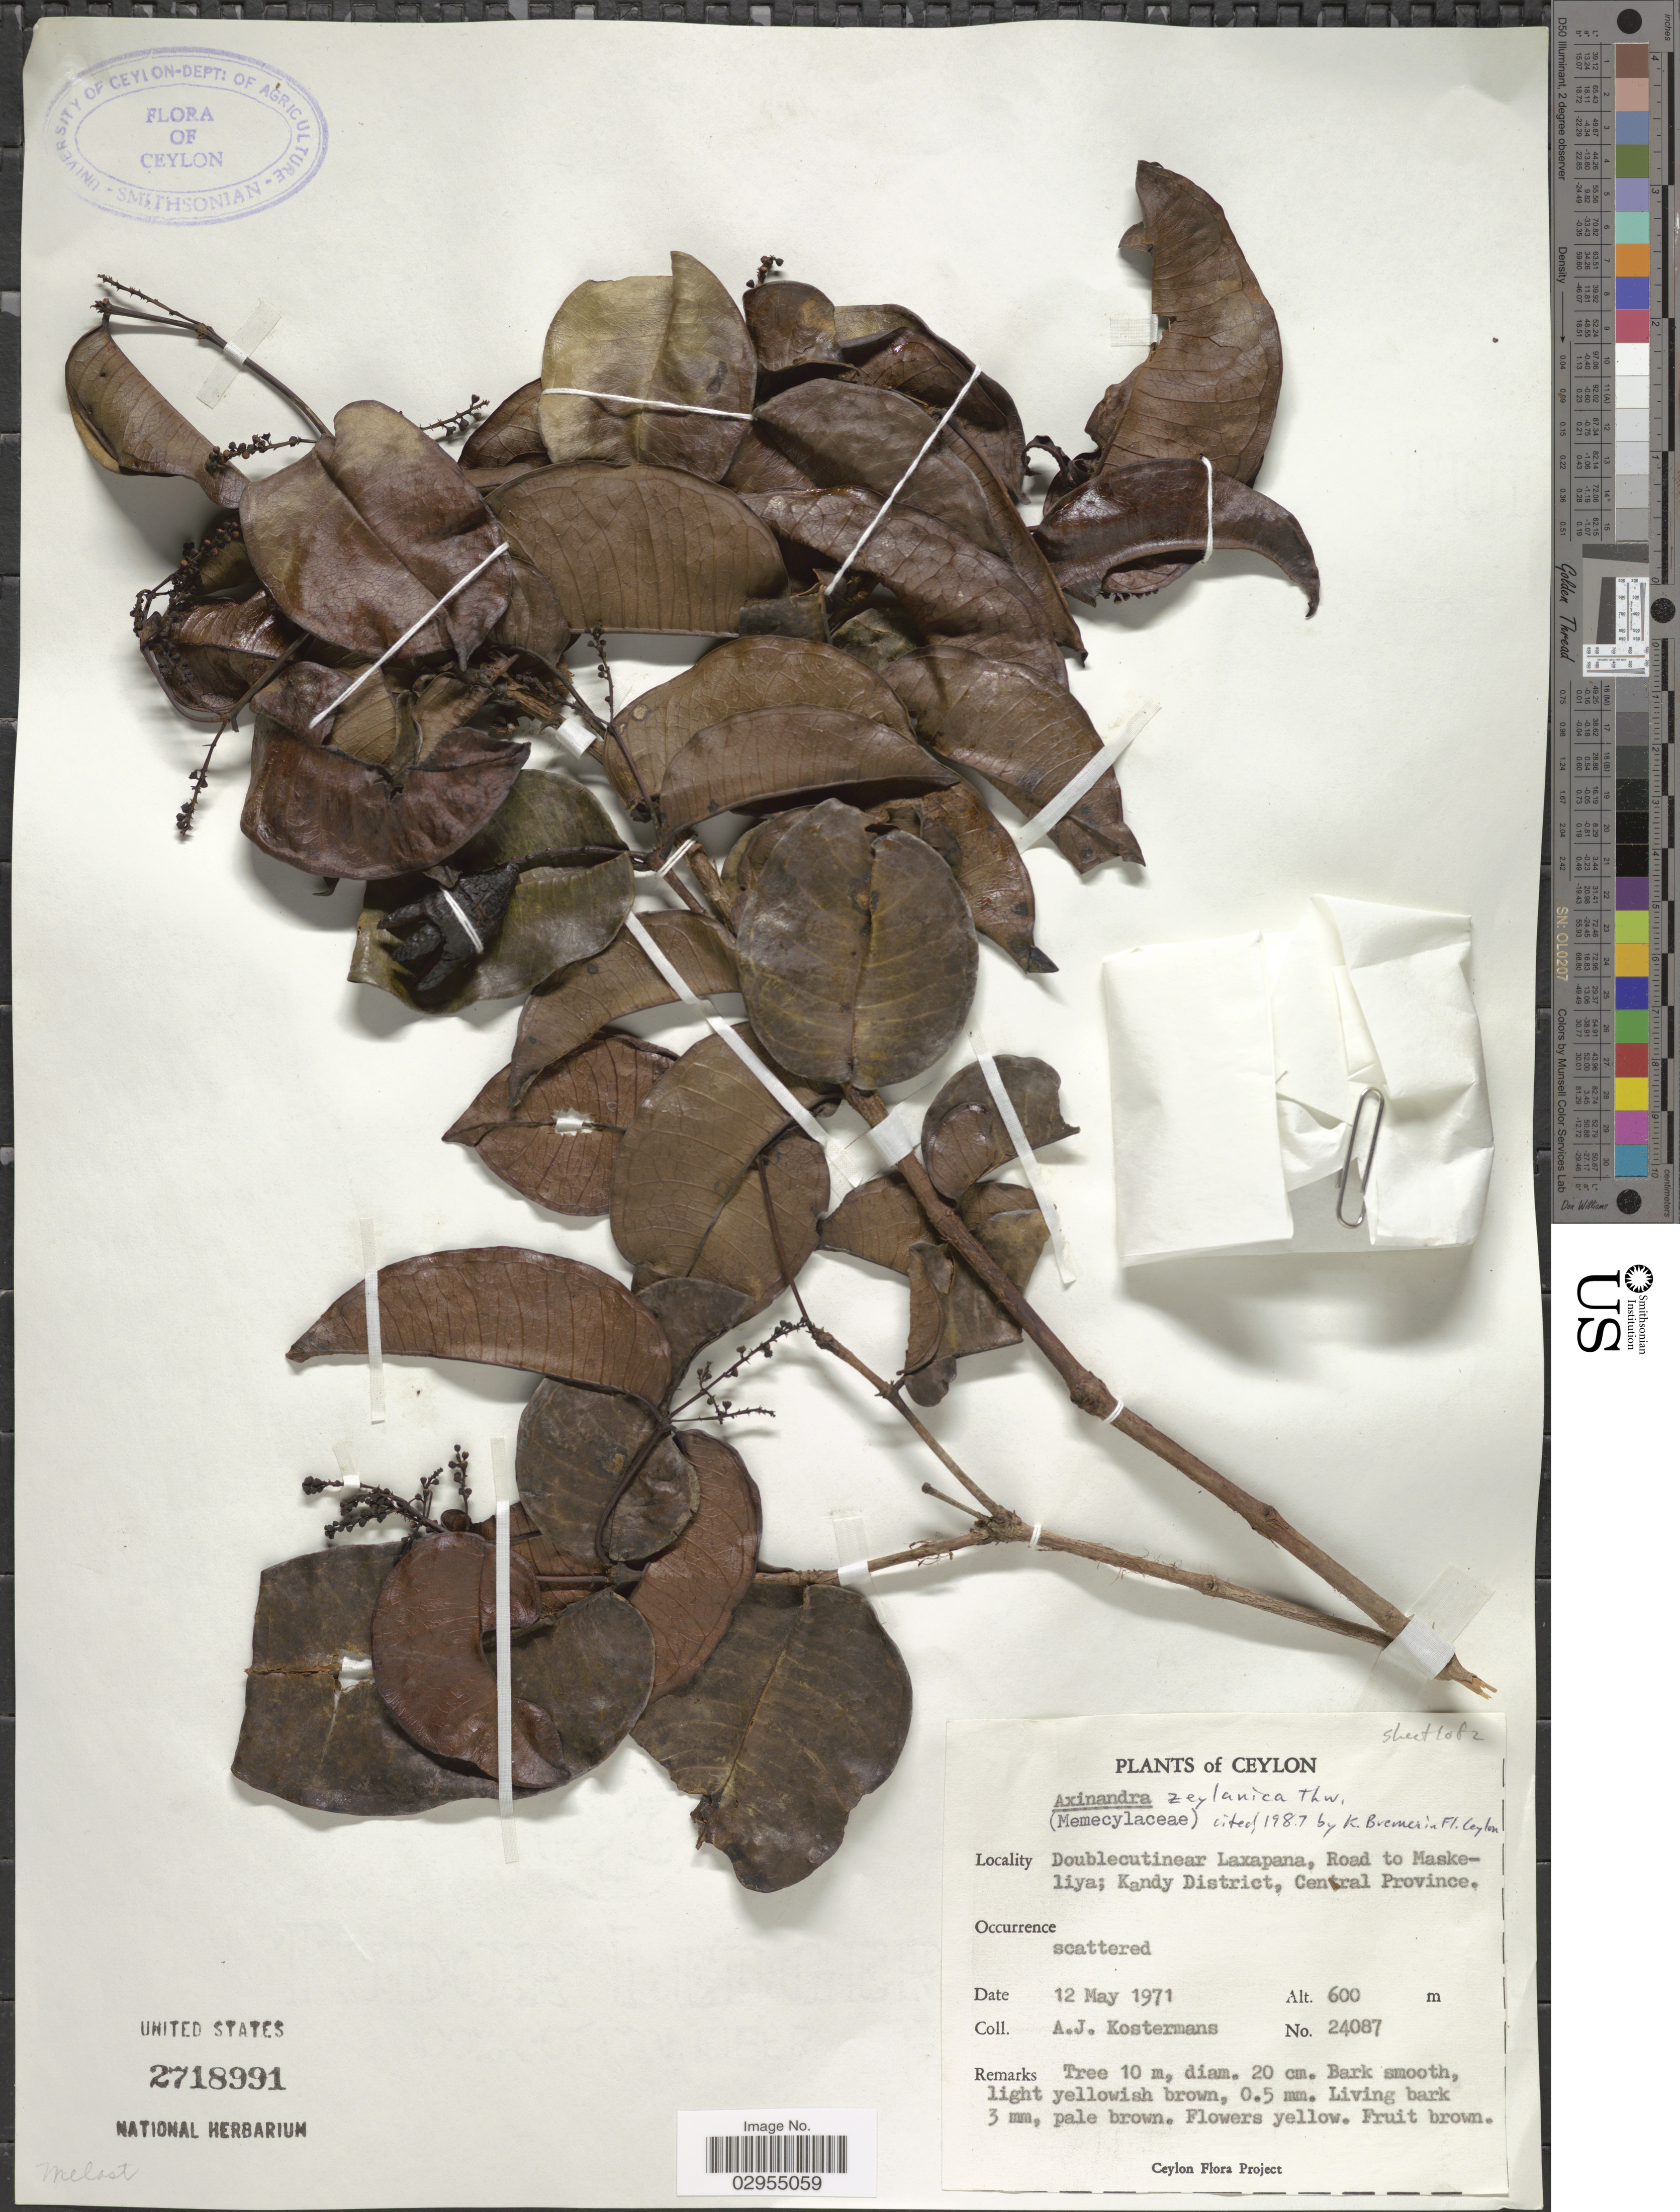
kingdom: Plantae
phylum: Tracheophyta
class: Magnoliopsida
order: Myrtales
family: Crypteroniaceae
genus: Axinandra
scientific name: Axinandra zeylanica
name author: Thwaites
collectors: A. J. G. Kostermans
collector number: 24087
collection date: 1971-05-12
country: Sri Lanka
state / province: Central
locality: Ceylon. Doublecutinear Laxapana, Road to Maskeliya; Kandy District.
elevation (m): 600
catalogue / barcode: US 2718991